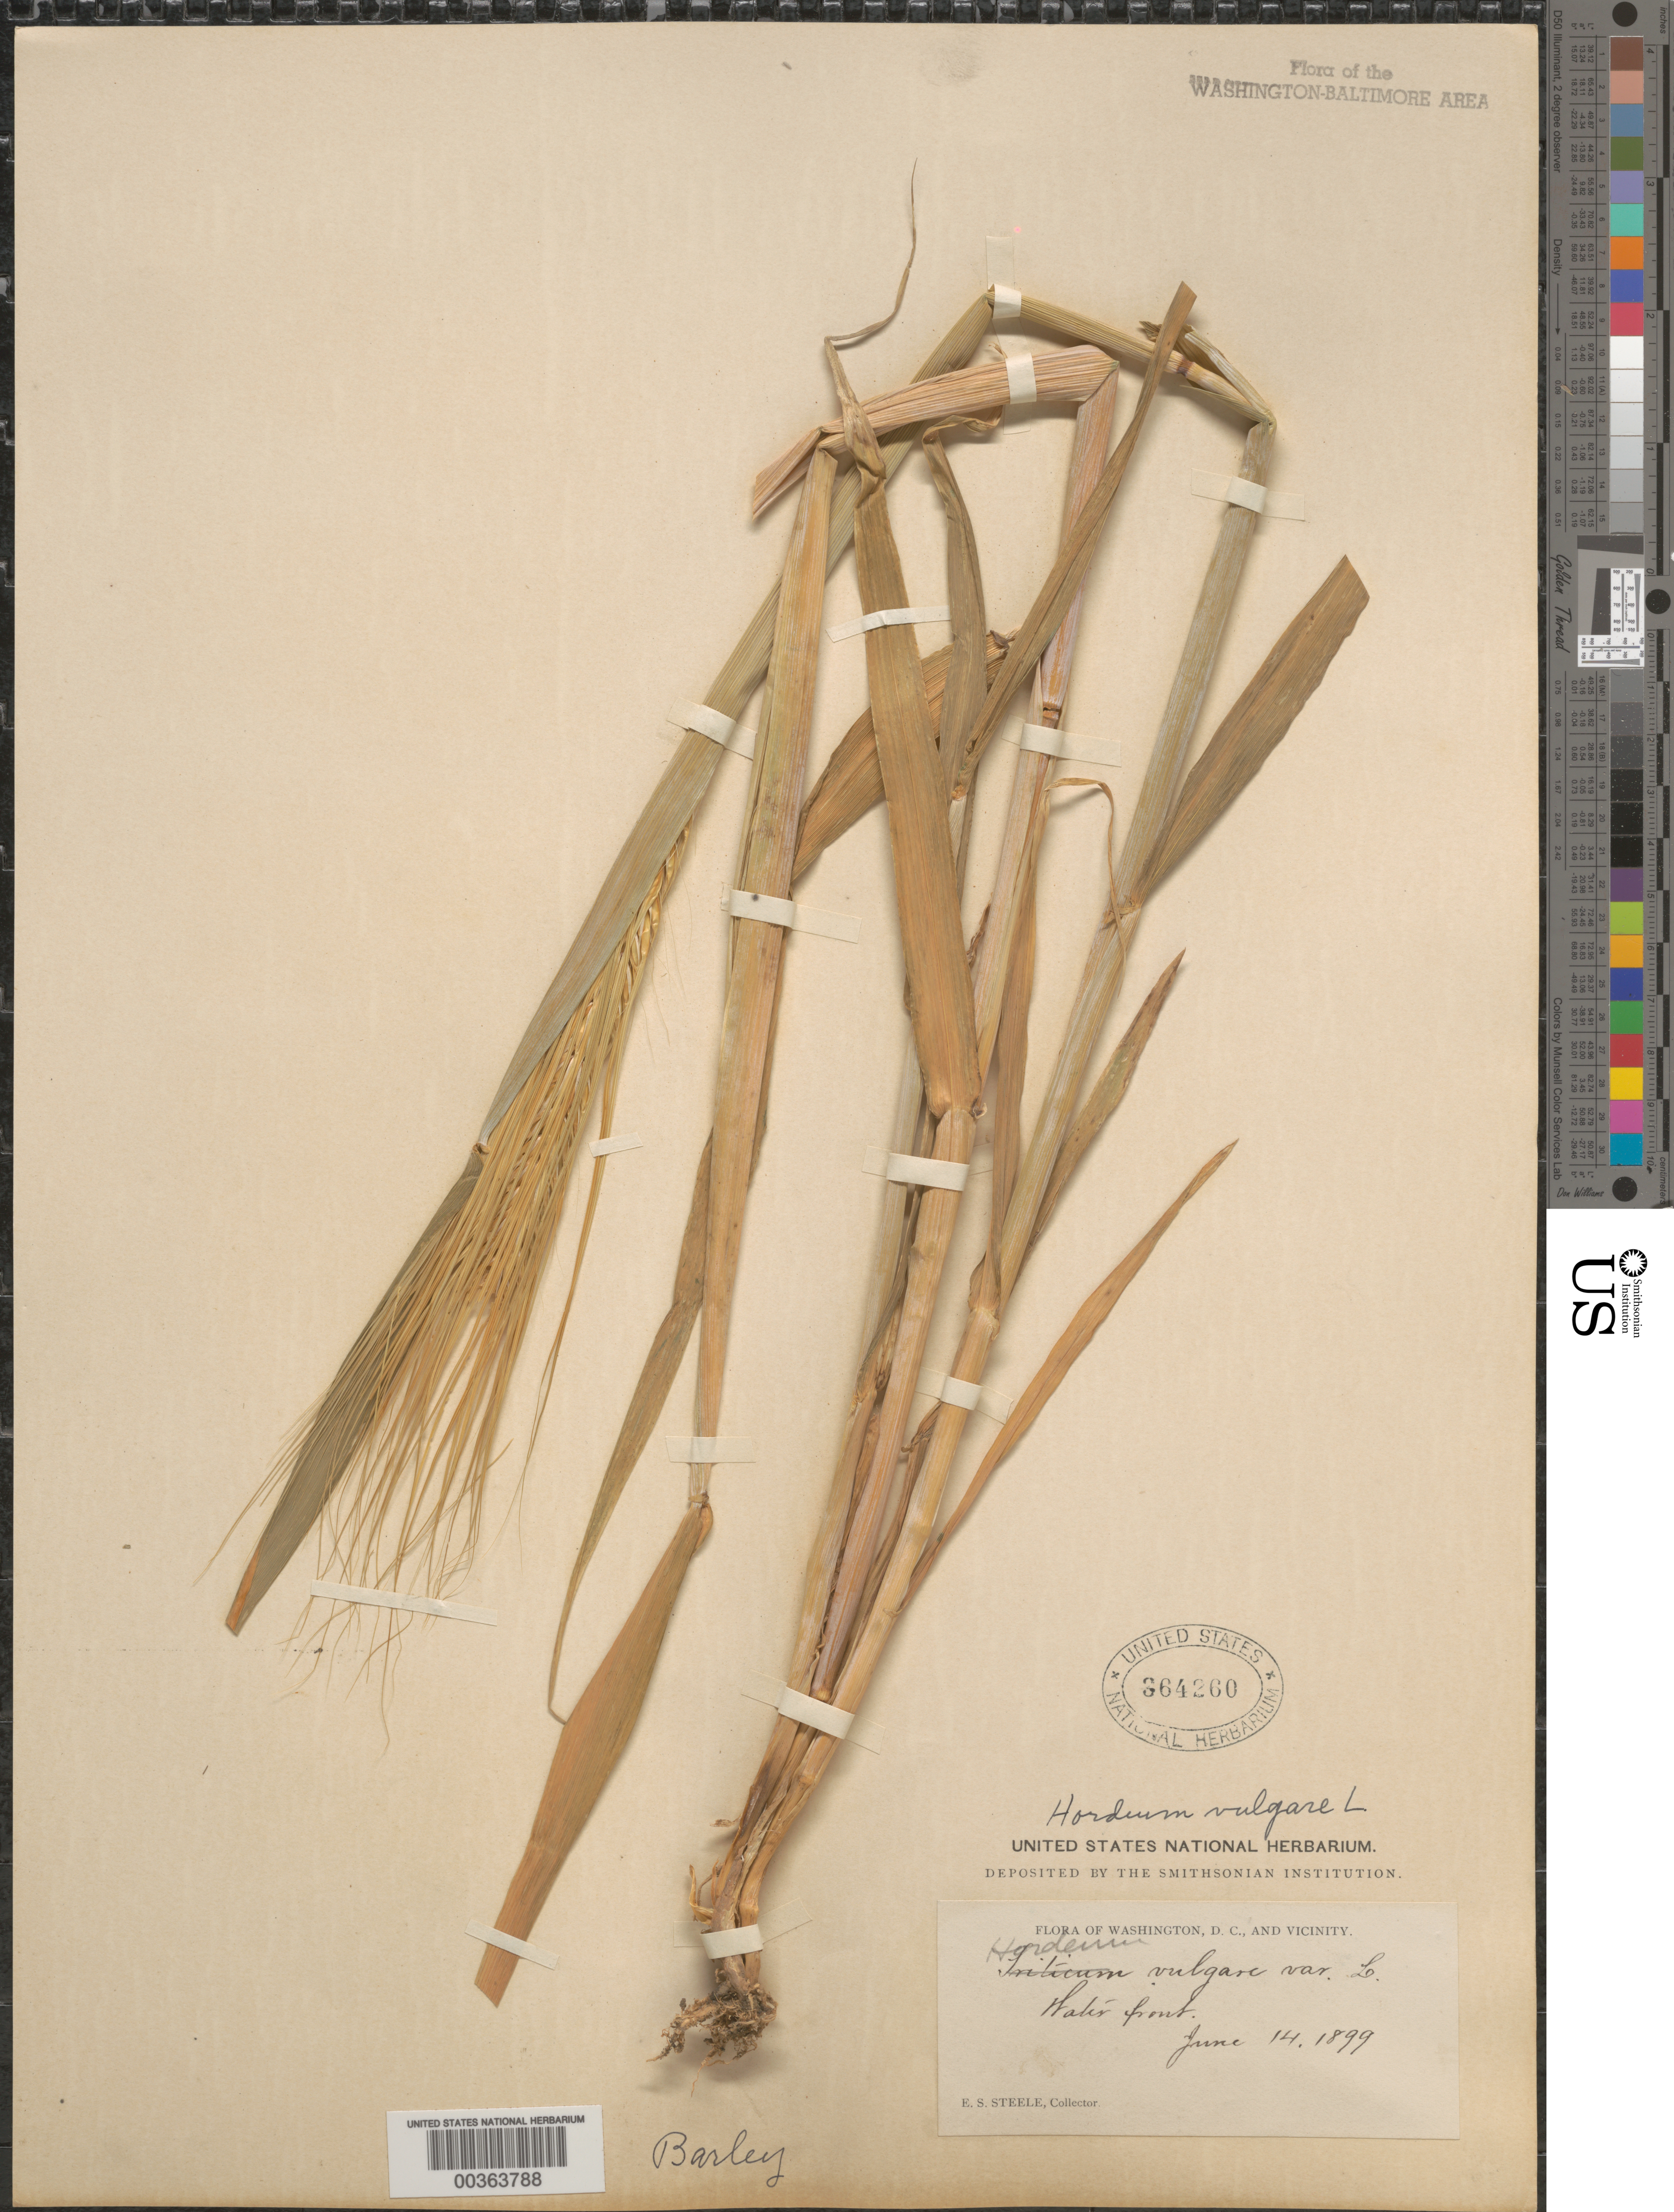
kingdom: Plantae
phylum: Tracheophyta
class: Liliopsida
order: Poales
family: Poaceae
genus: Hordeum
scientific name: Hordeum vulgare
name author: L.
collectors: E. Steele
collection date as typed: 14 Jun 1899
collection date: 1899-06-14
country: United States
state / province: District of Columbia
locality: Washington DC area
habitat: Water front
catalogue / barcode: US 364260